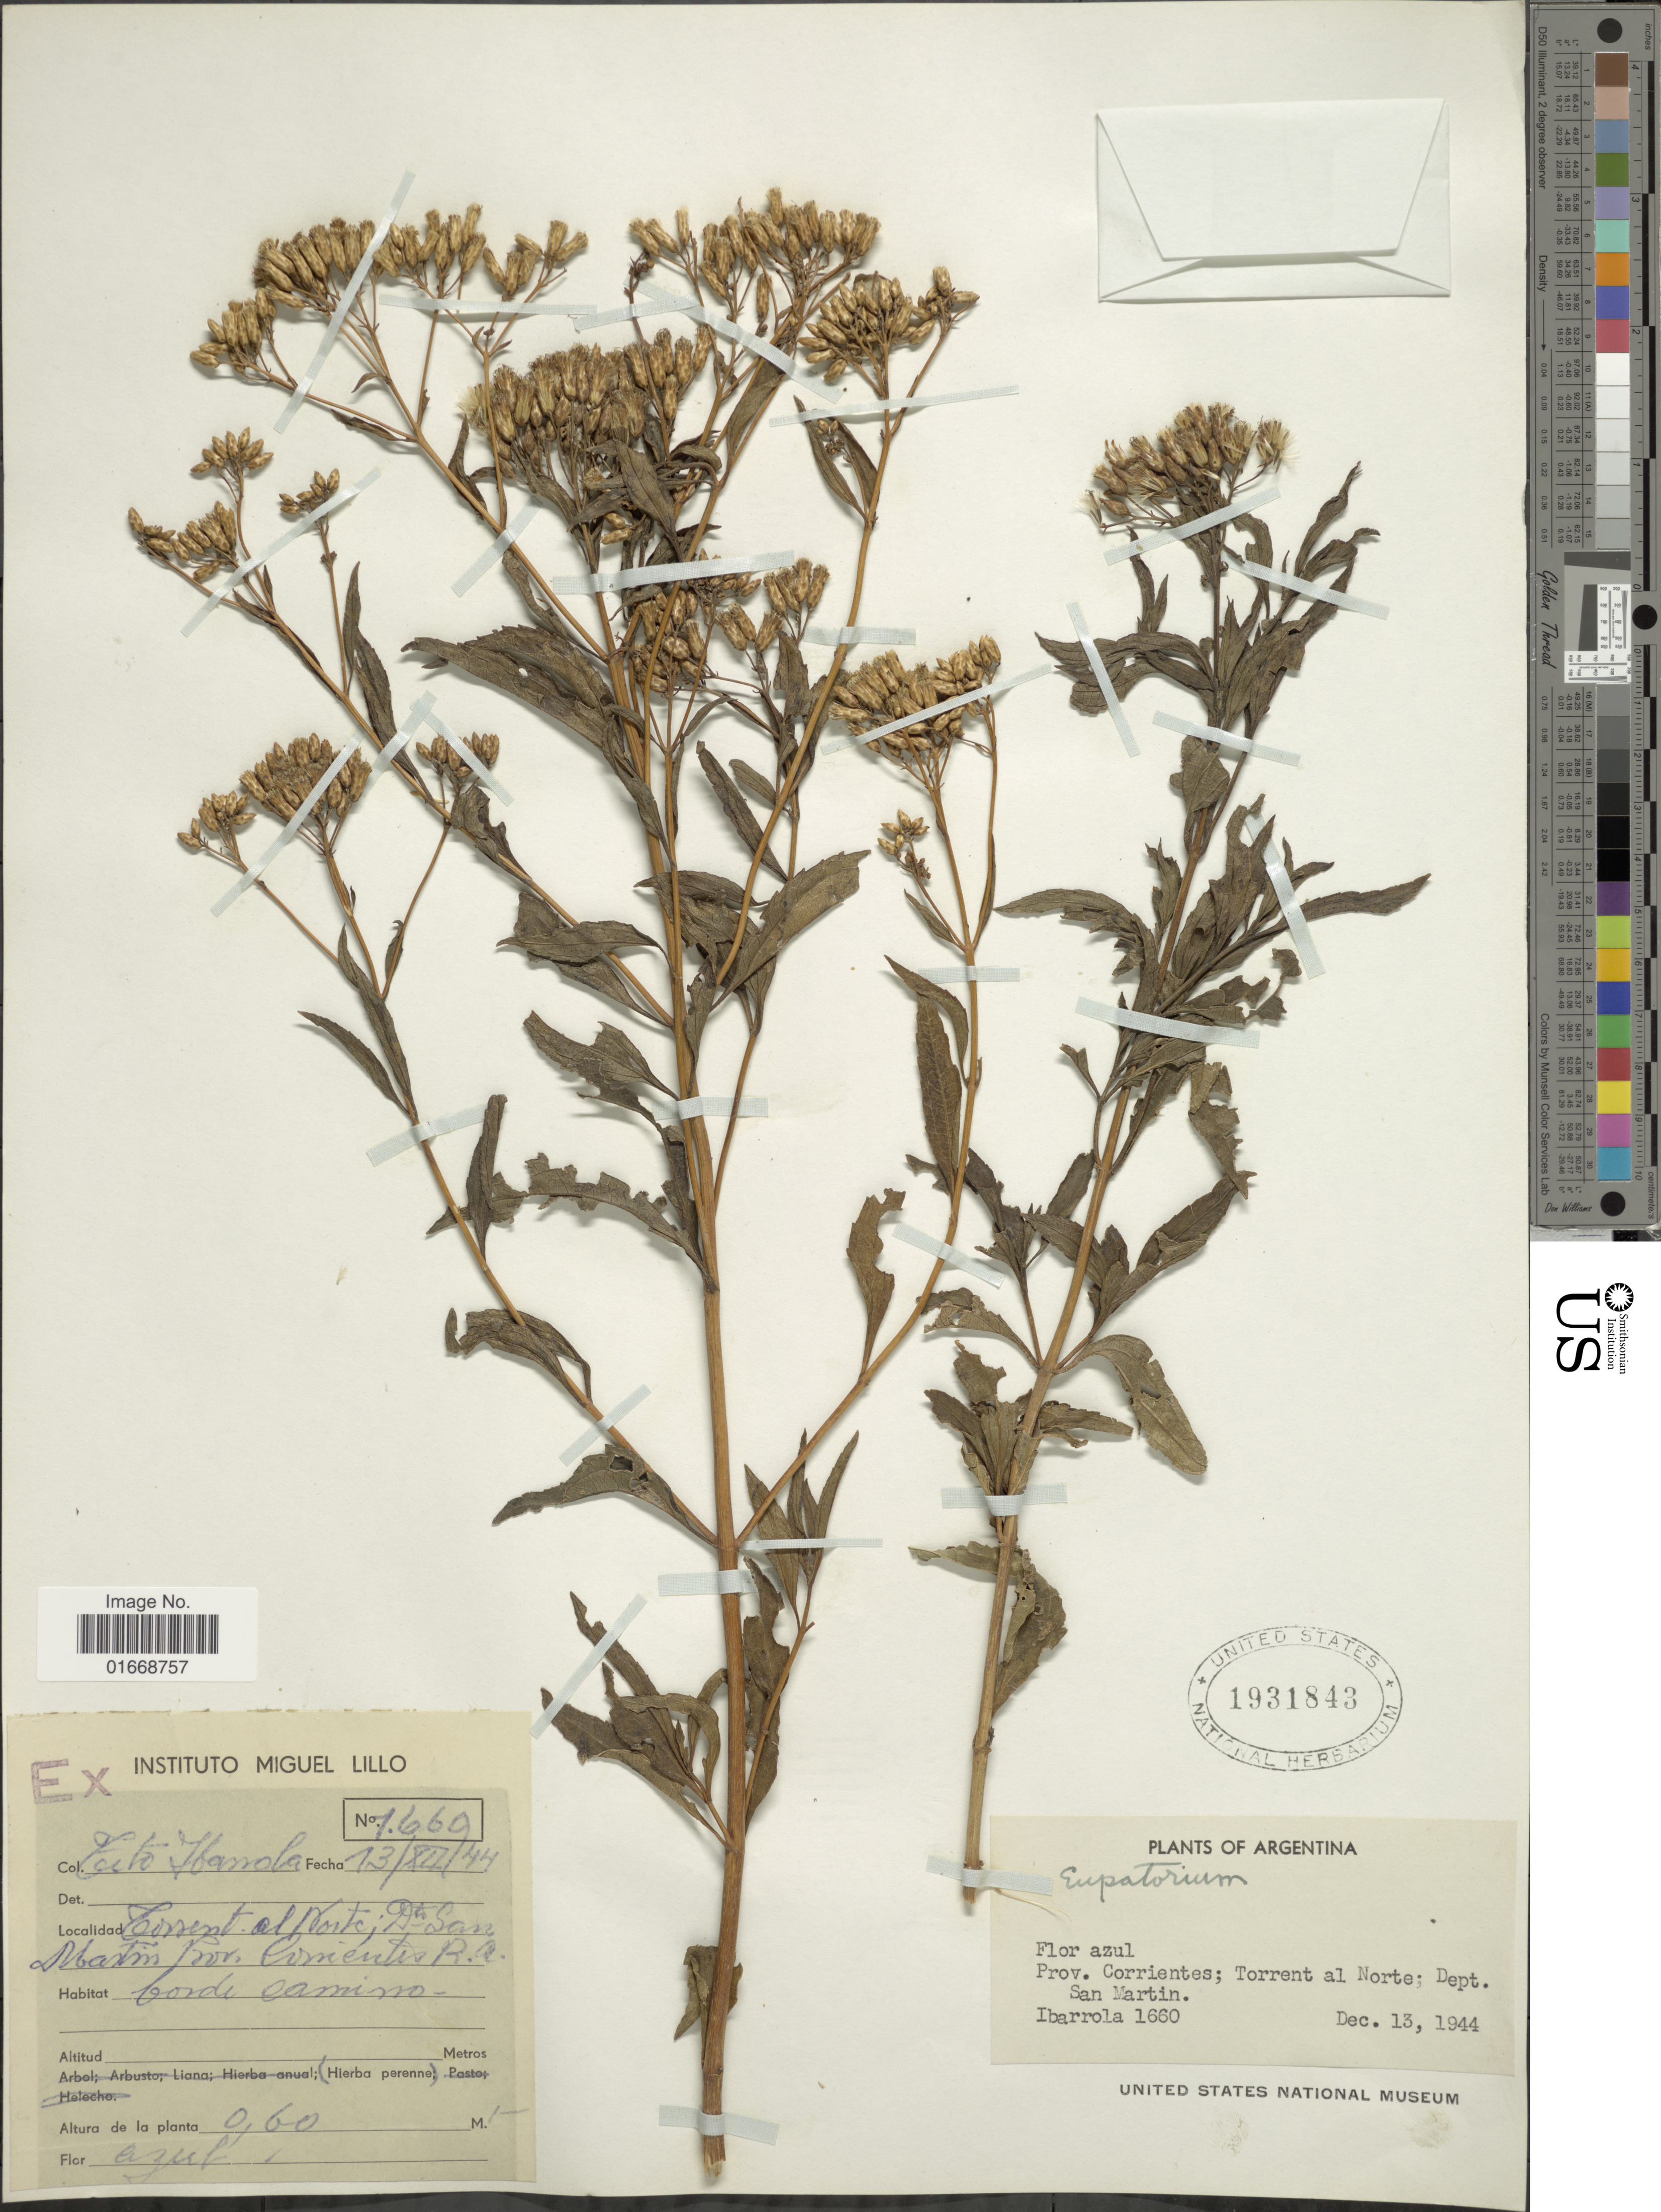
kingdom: Plantae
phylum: Tracheophyta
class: Magnoliopsida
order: Asterales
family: Asteraceae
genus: Chromolaena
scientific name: Chromolaena laevigatum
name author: Lam.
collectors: T. Ibarrola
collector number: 1660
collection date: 1944-12-13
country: Argentina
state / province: Corrientes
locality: Flor azul, Prov. Corrientes; Torrent al Norte; Dept. San Martin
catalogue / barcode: US 1931843